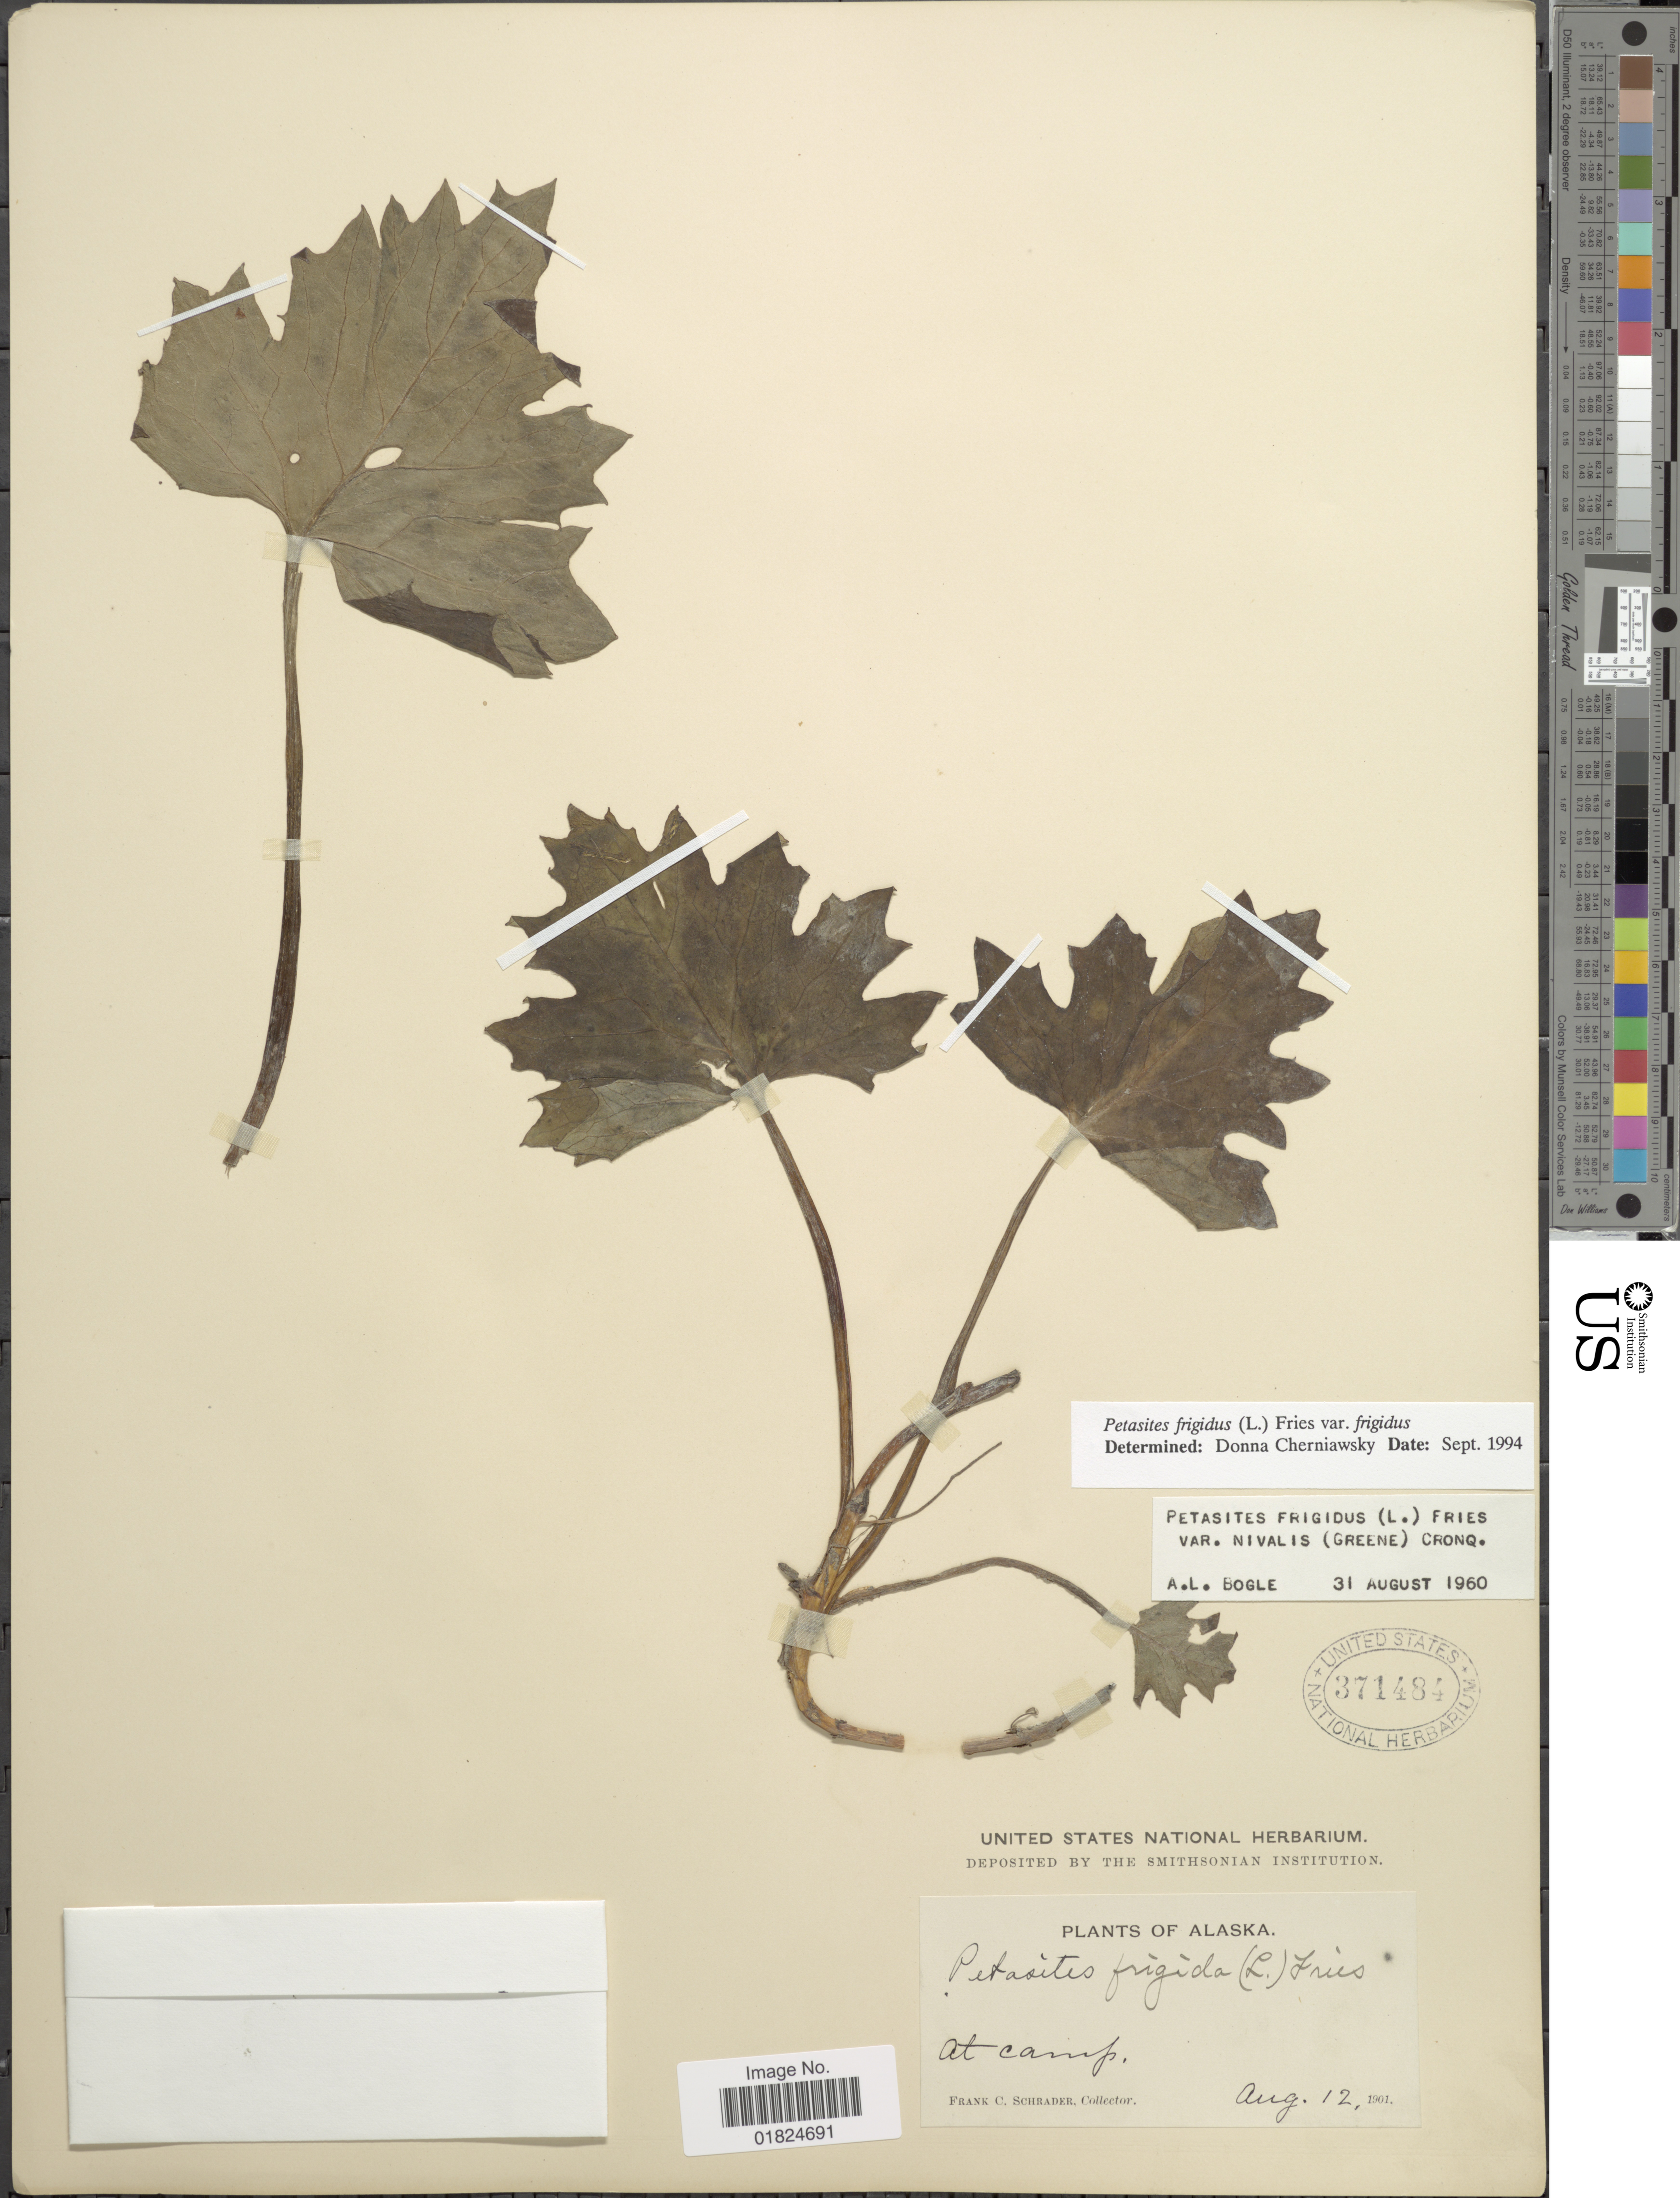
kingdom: Plantae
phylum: Tracheophyta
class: Magnoliopsida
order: Asterales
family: Asteraceae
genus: Petasites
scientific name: Petasites frigidus var. frigidus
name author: (L.) Fr.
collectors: F. C. Schrader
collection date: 1901-08-12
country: United States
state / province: Alaska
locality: Alaska. At camp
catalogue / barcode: US 371484